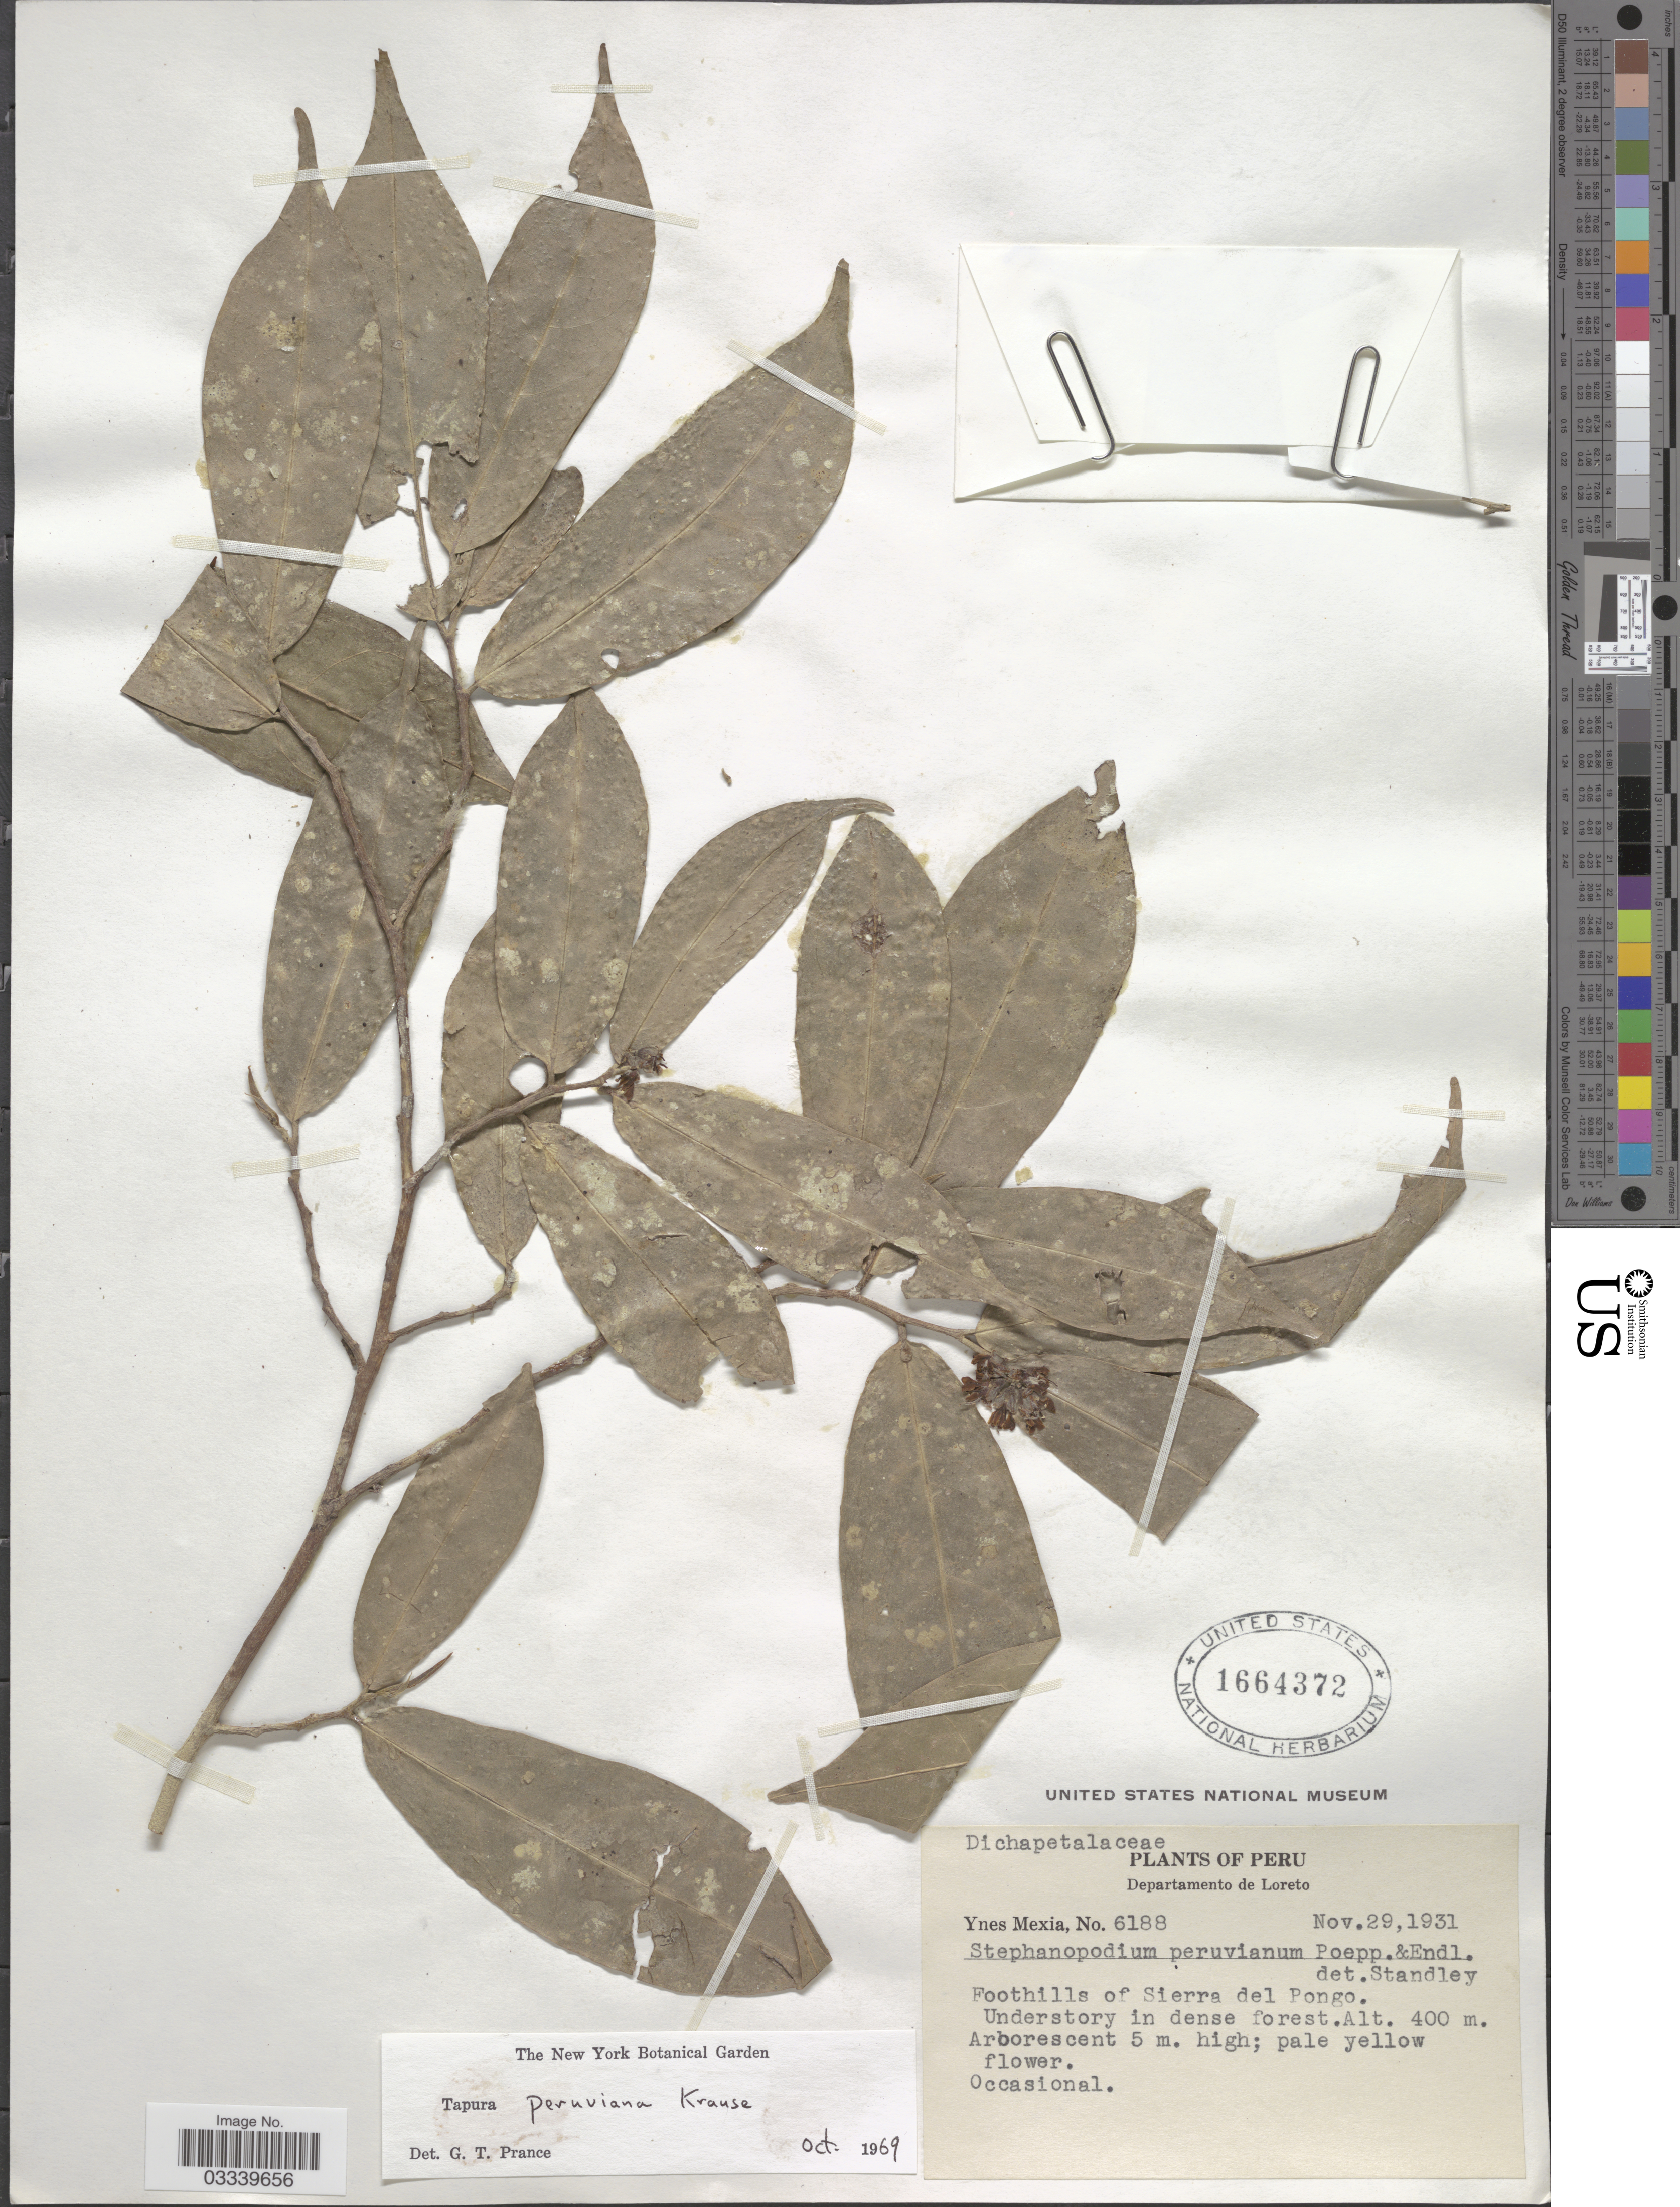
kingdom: Plantae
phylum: Tracheophyta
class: Magnoliopsida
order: Malpighiales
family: Dichapetalaceae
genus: Tapura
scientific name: Tapura peruviana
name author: K. Krause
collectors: Y. Mexia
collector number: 6188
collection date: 1931-11-29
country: Peru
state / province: Loreto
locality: Department de Loreto. Foothills of Sierra del Pongo.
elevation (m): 400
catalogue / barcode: US 1664372